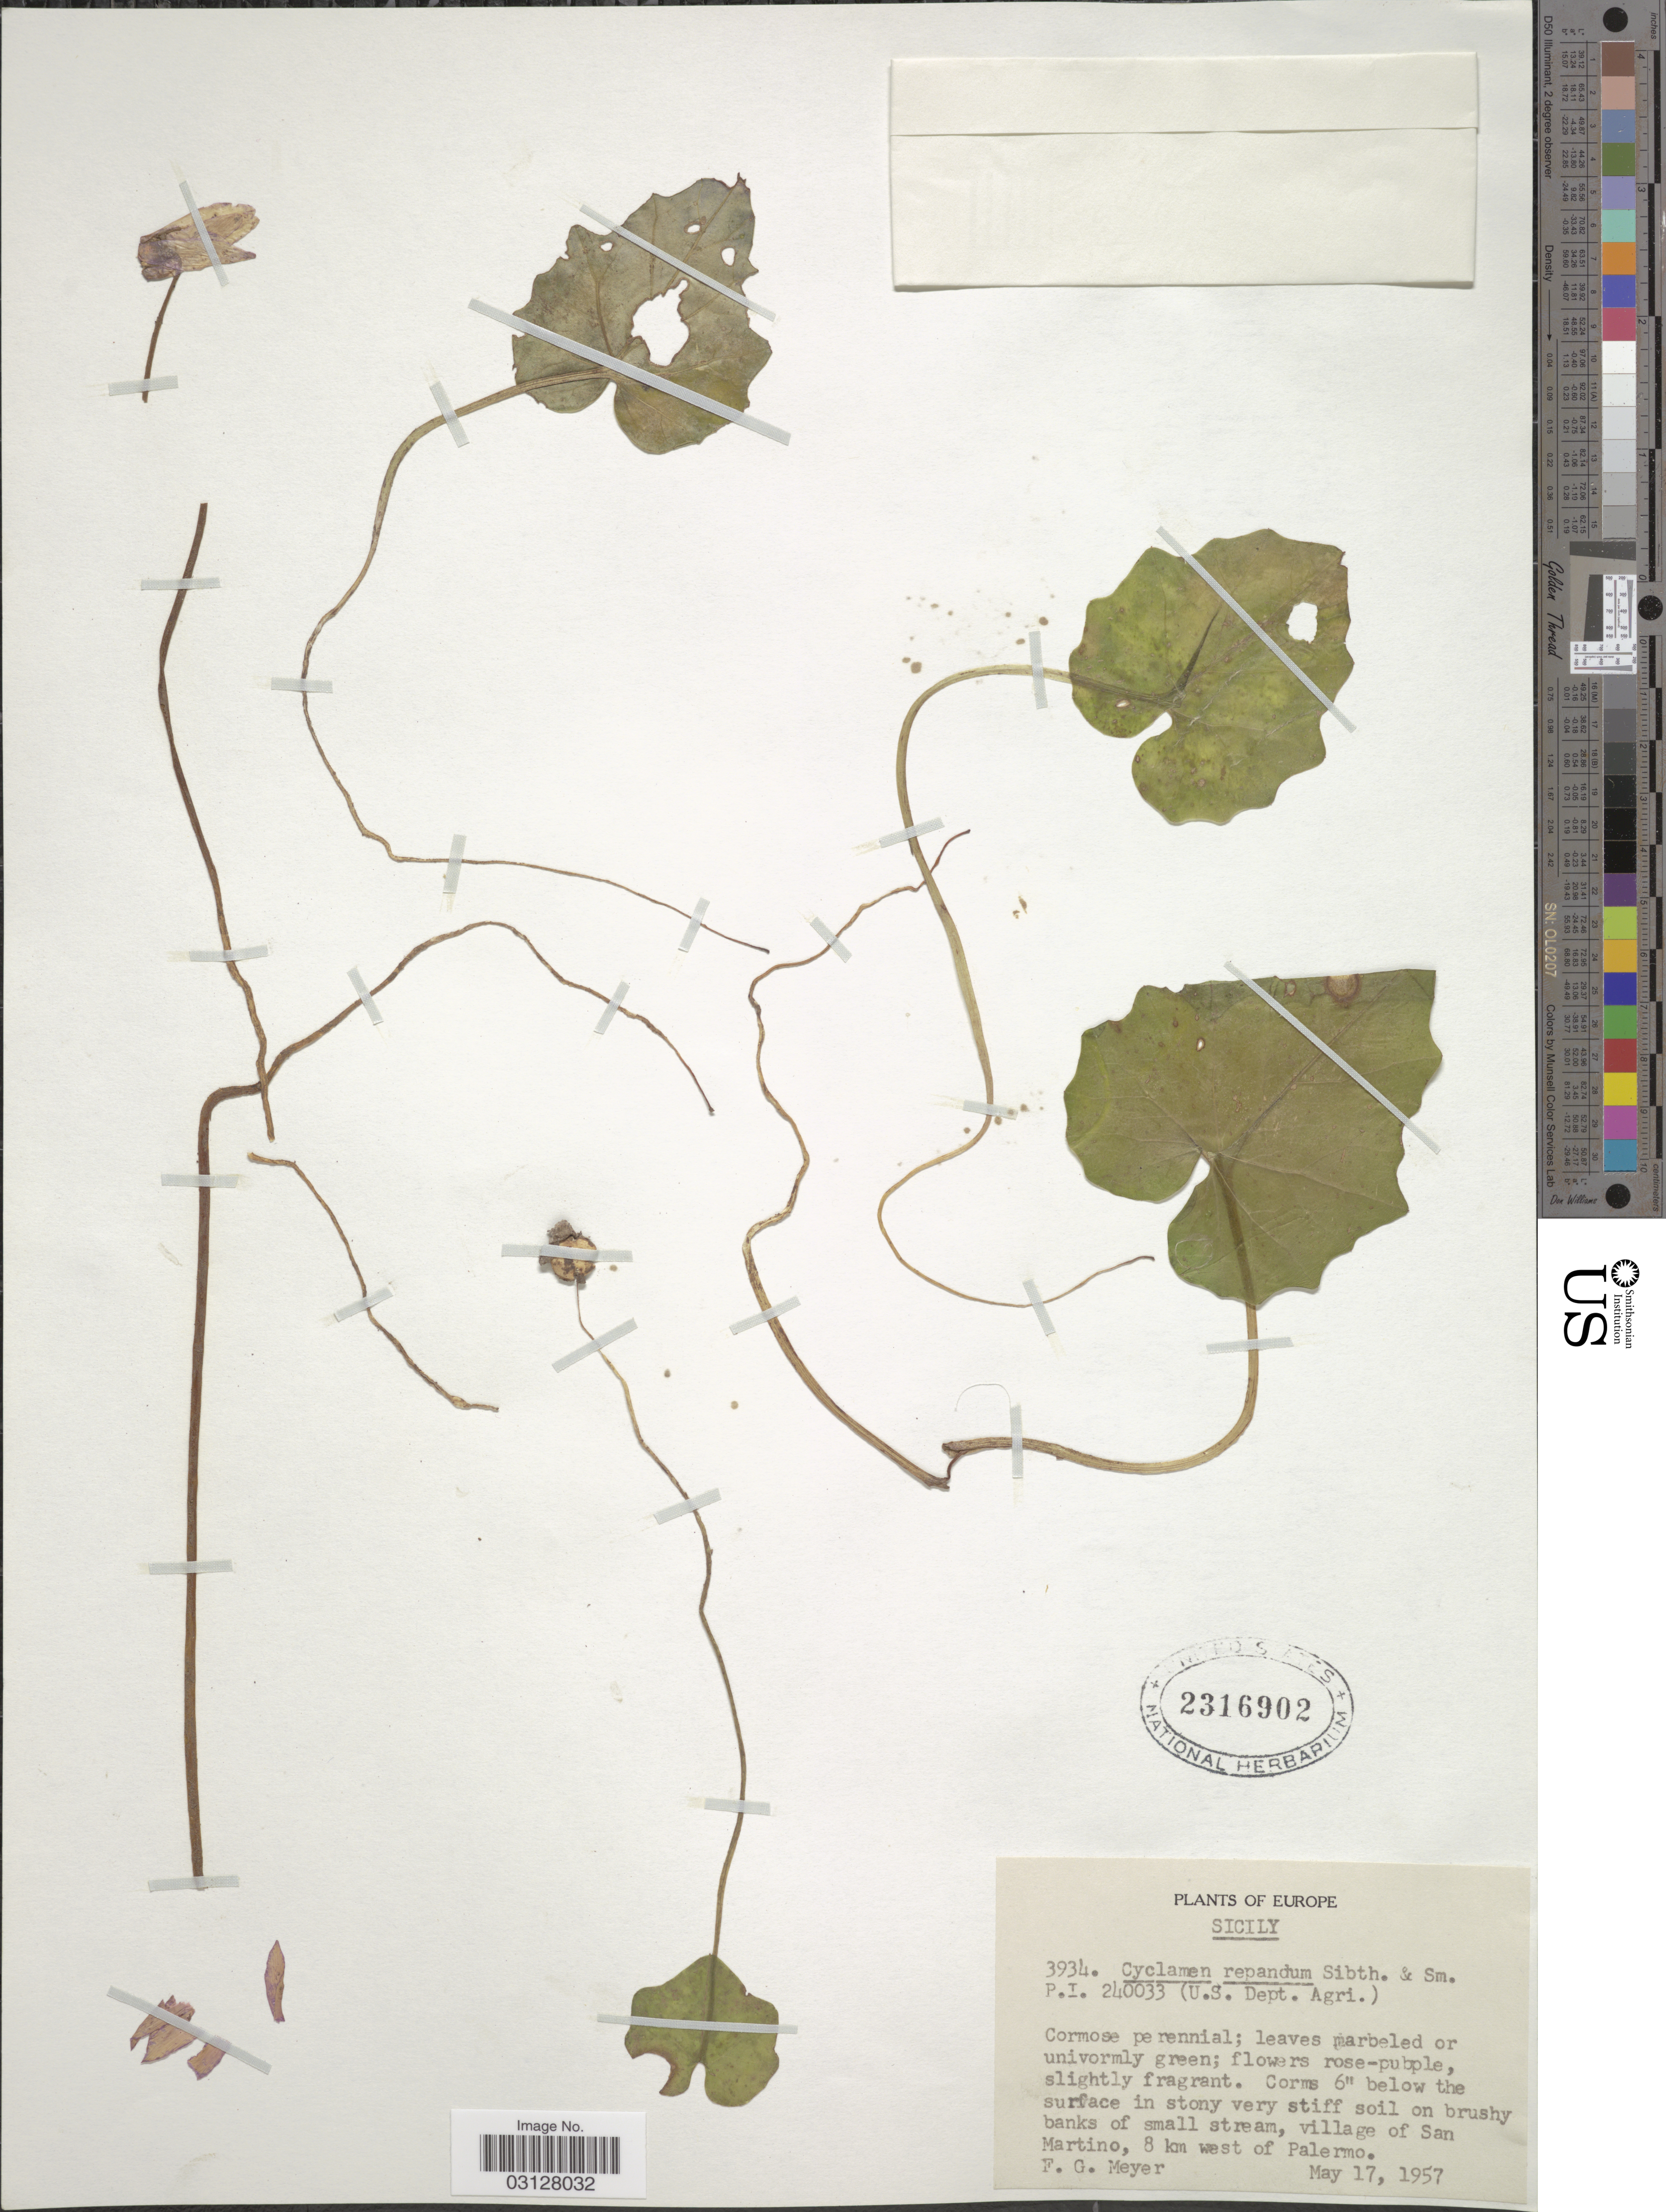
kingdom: Plantae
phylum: Tracheophyta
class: Magnoliopsida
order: Ericales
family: Primulaceae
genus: Cyclamen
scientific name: Cyclamen repandum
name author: Sm.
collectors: F. G. Meyer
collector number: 3934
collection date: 1957-05-17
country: Italy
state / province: Siciliana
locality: Village of San Martino, 8 km west of Palermo.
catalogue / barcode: US 2316902